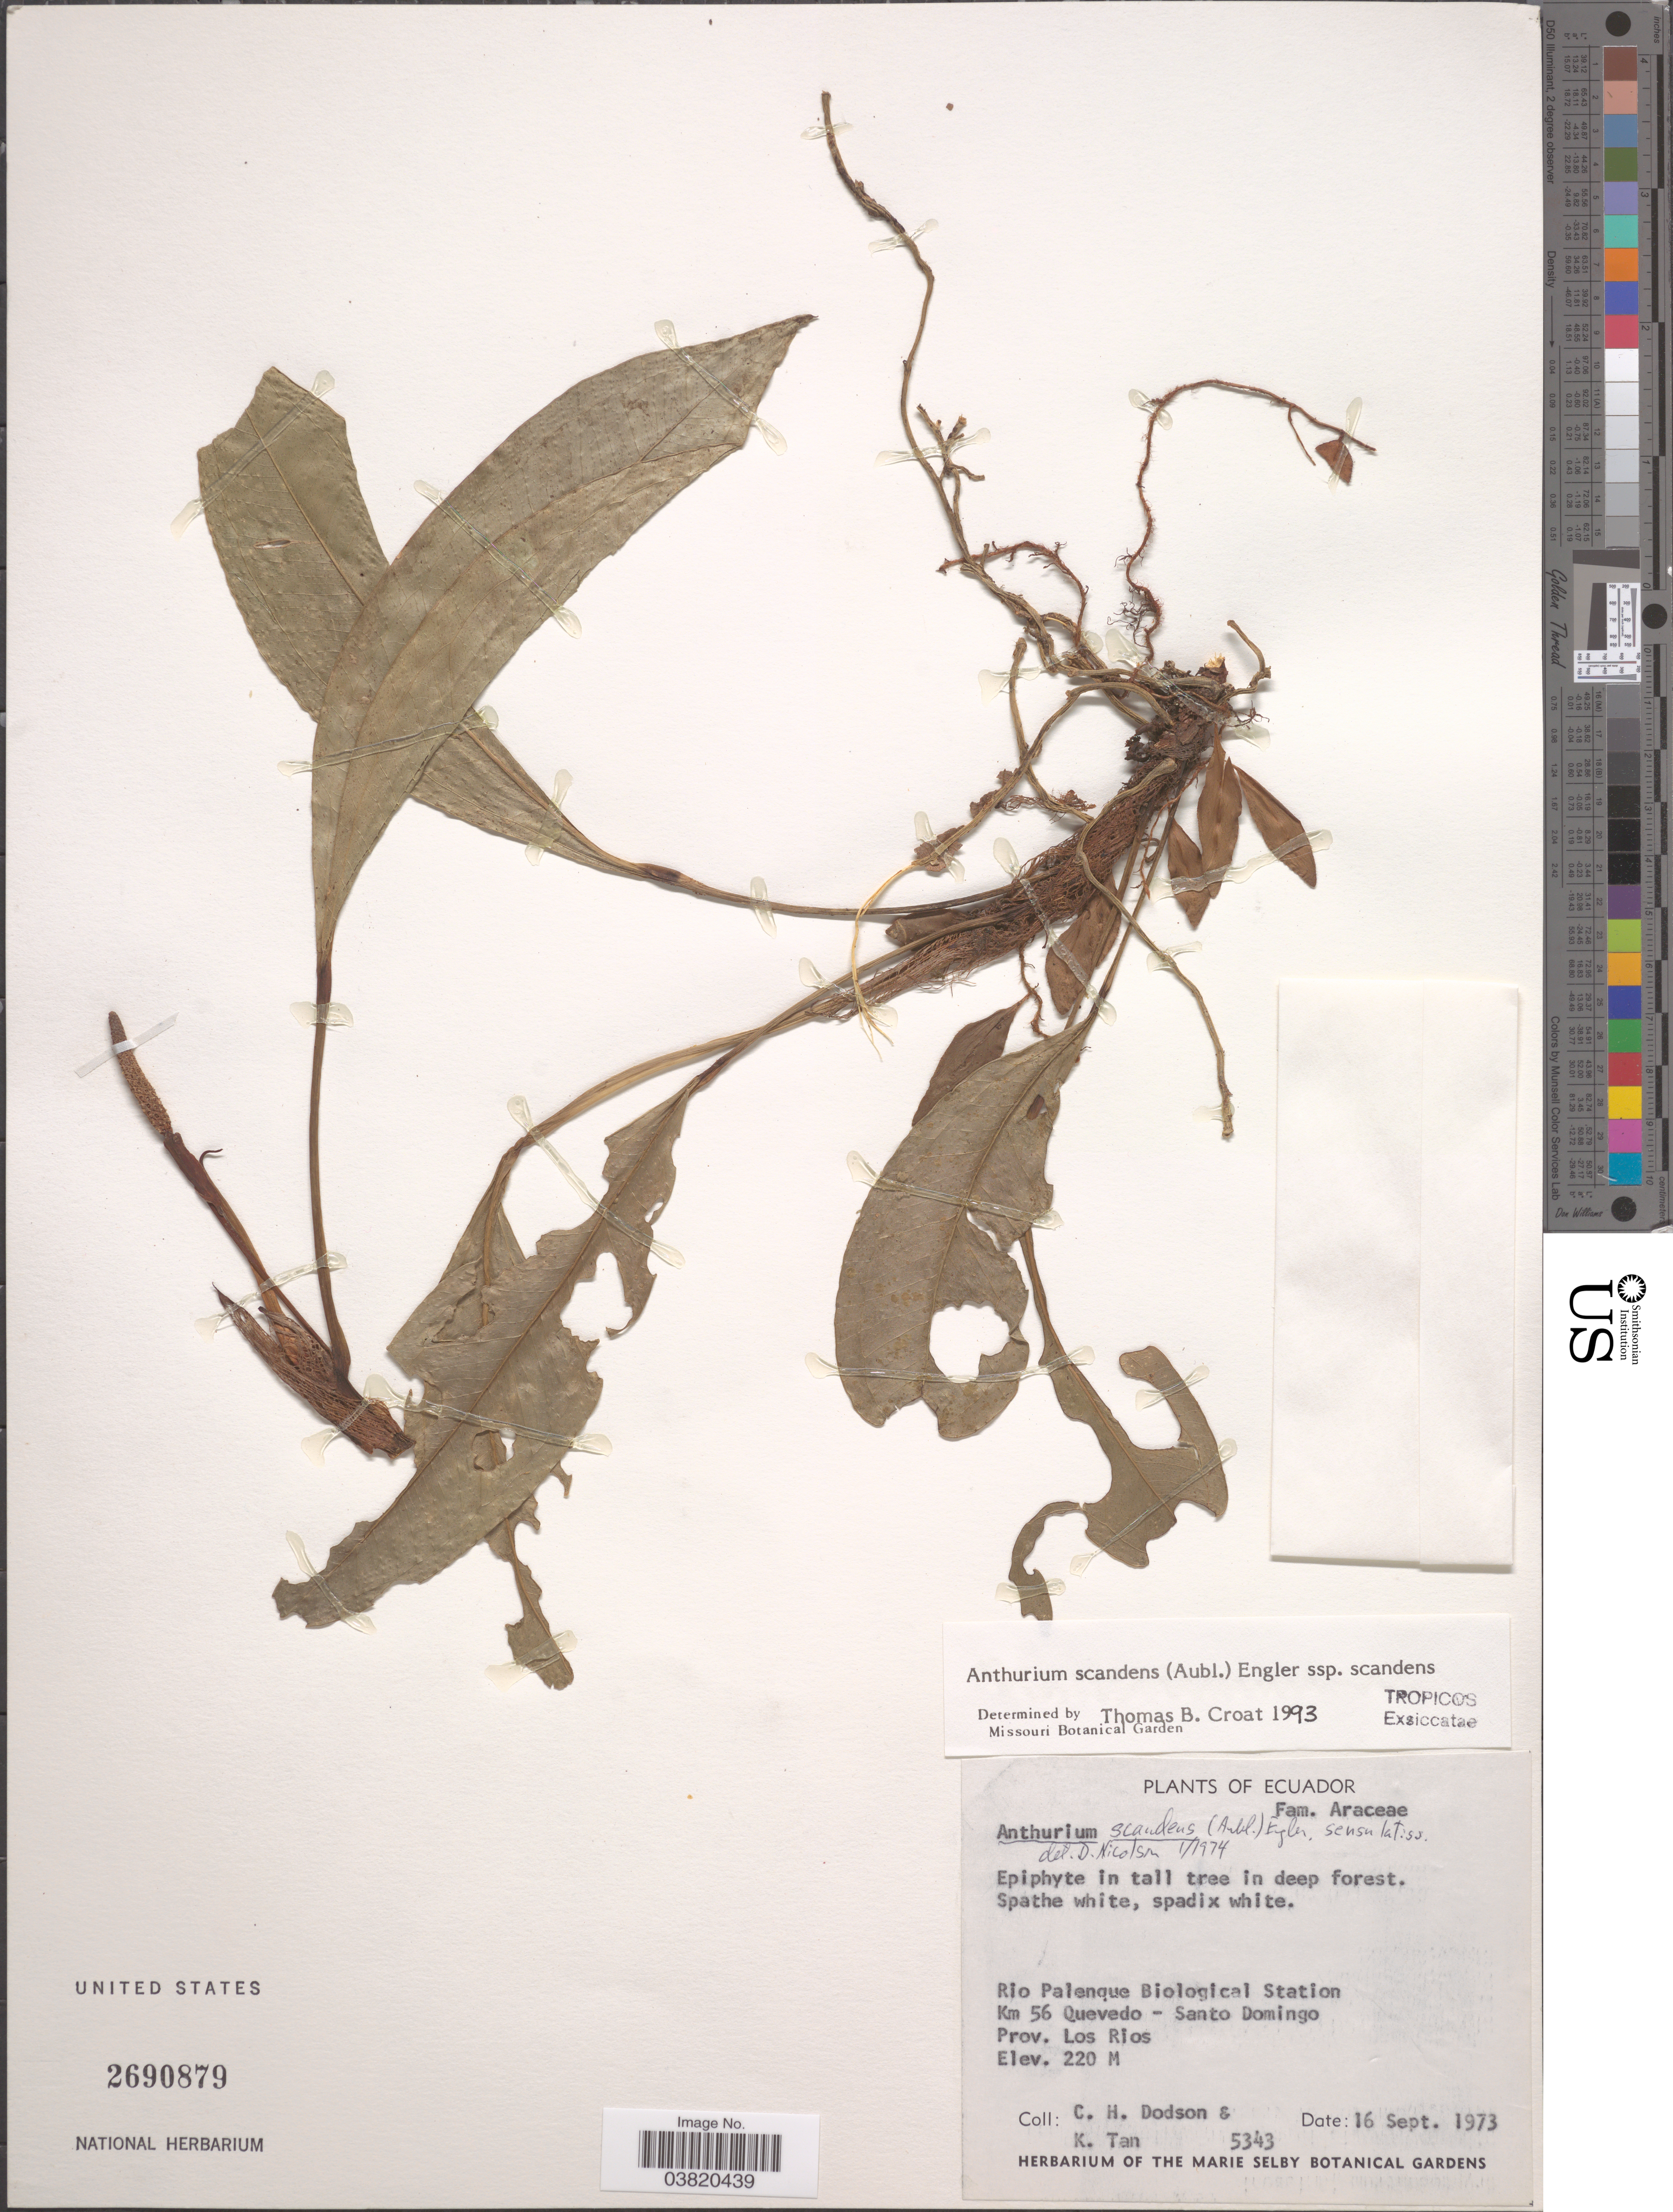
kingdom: Plantae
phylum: Tracheophyta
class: Liliopsida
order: Alismatales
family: Araceae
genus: Anthurium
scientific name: Anthurium scandens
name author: (Aubl.) Engl.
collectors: C. H. Dodson & K. Tan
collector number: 5343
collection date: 1973-09-16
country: Ecuador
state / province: Los Ríos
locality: Rio Palenque Biological Station. Km 56 Quevedo- Santo Domingo.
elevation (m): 220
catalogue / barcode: US 2690879